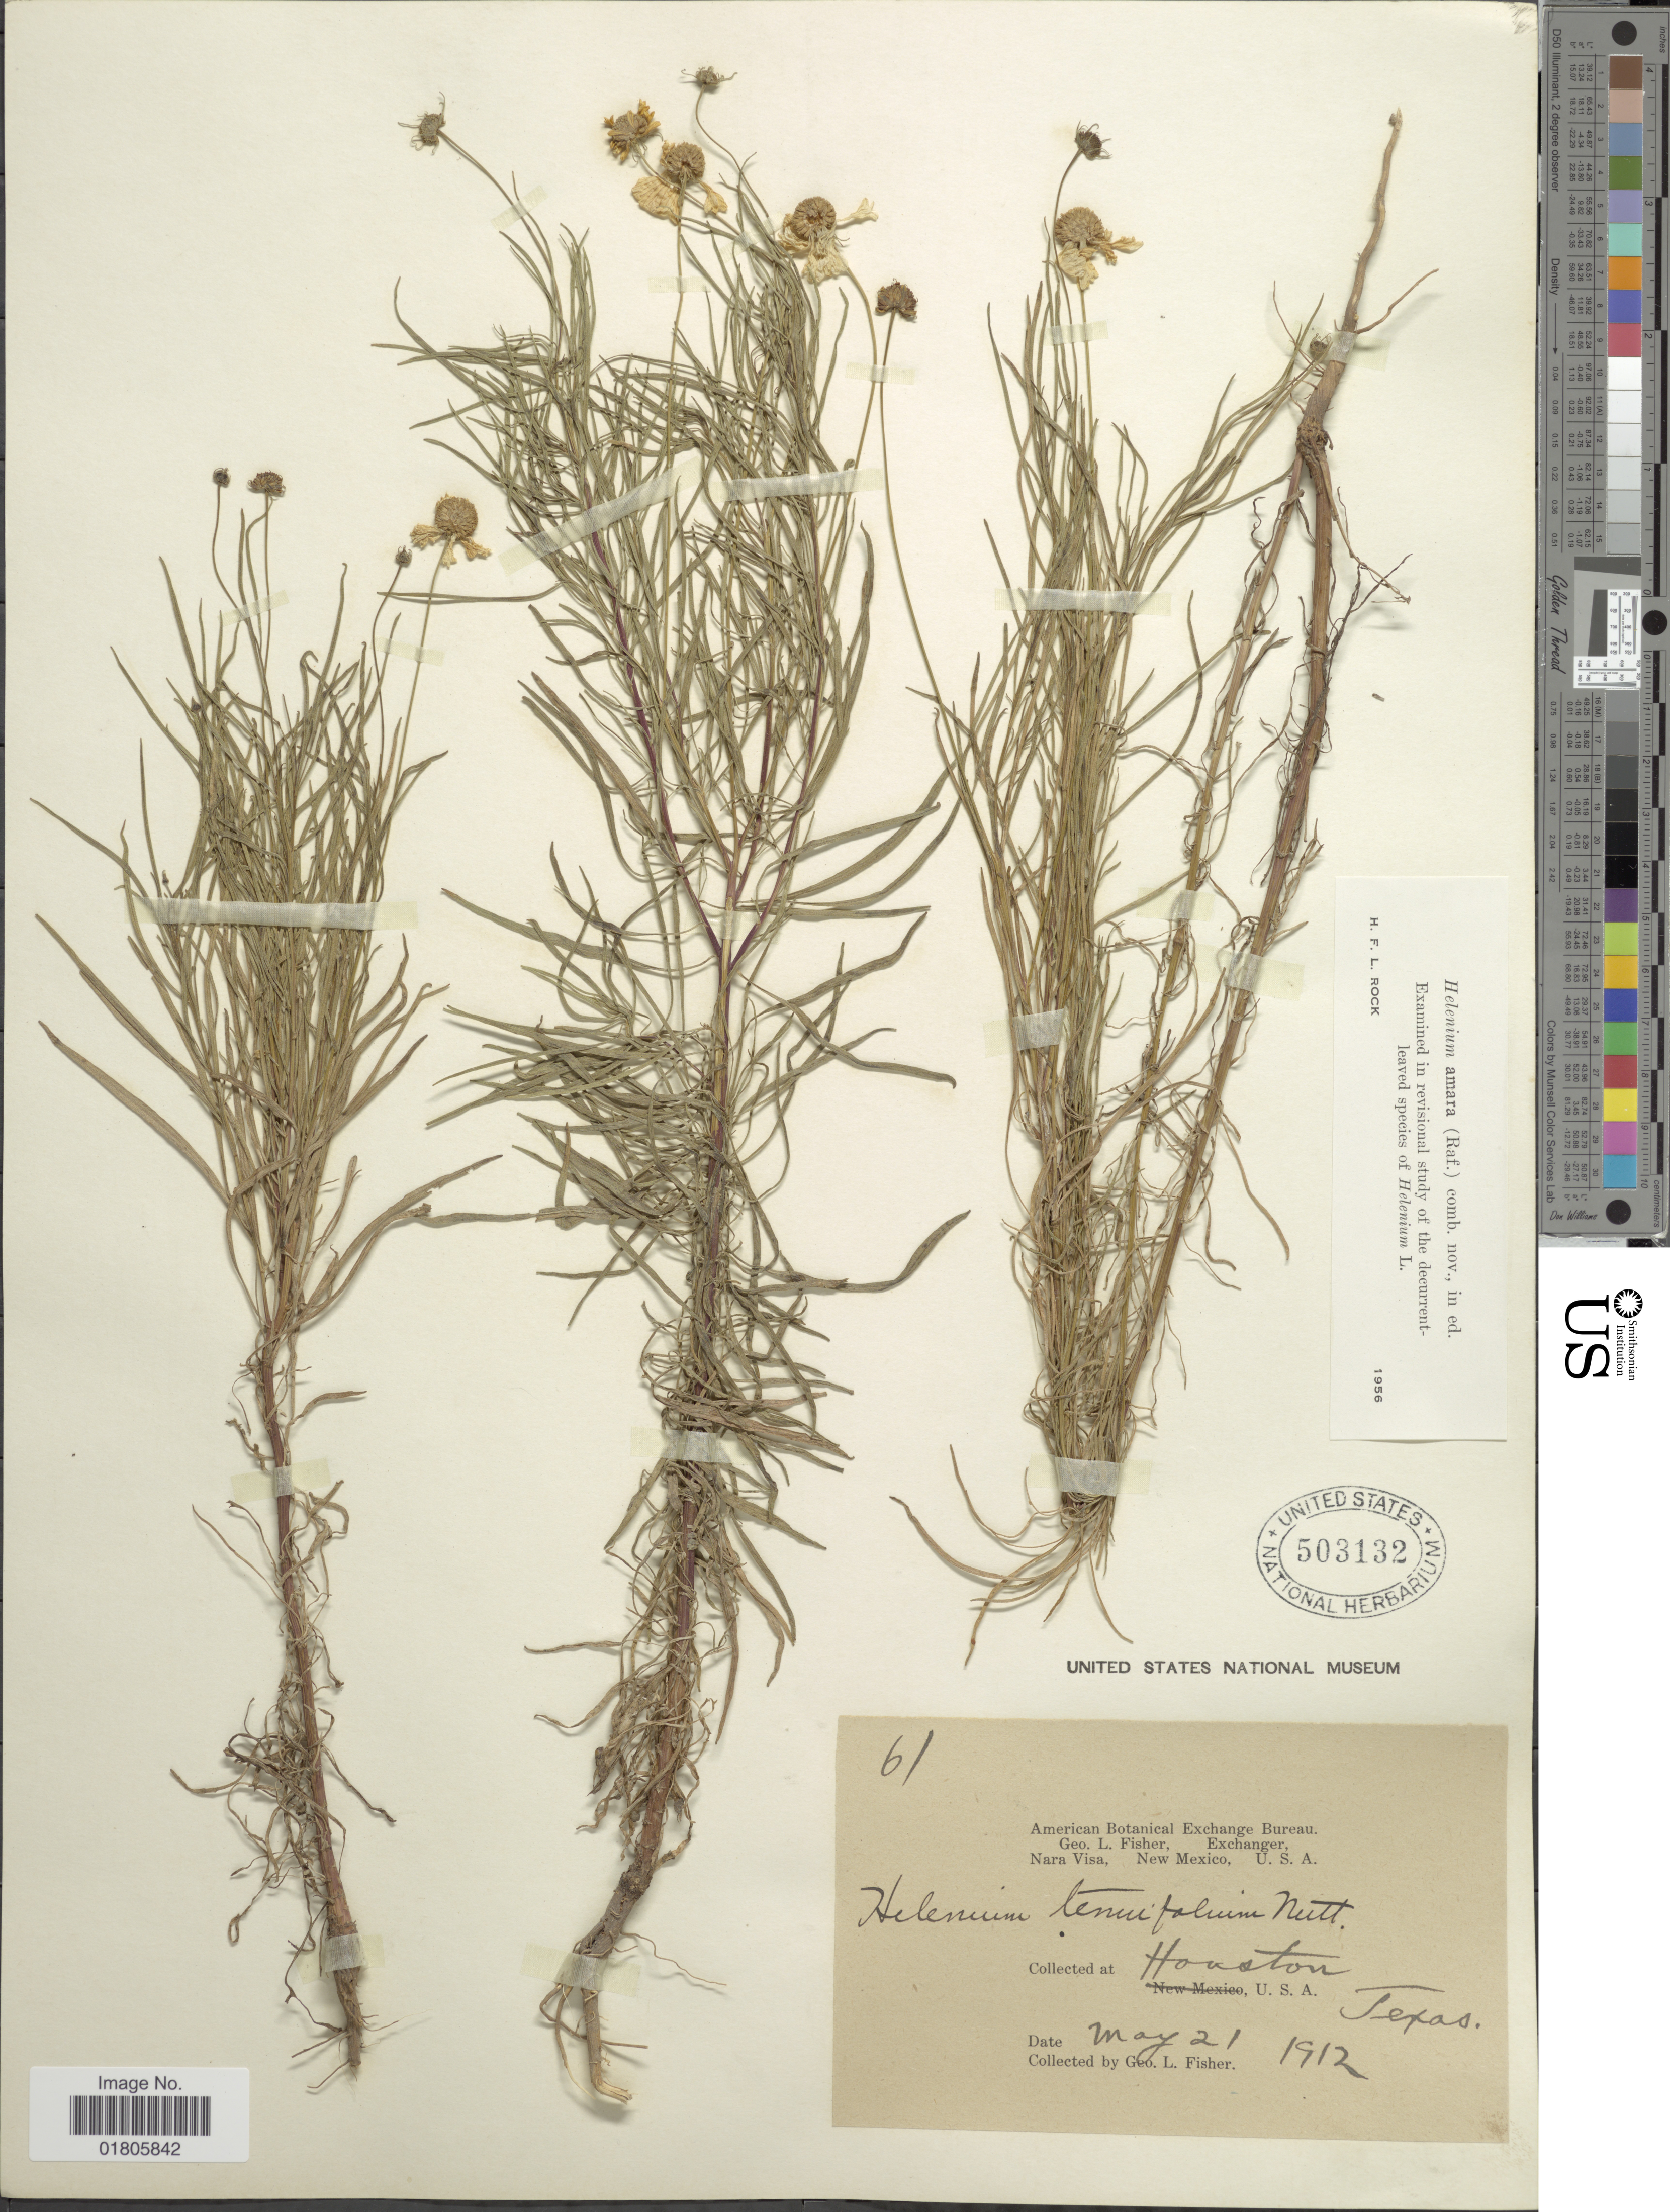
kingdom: Plantae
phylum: Tracheophyta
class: Magnoliopsida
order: Asterales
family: Asteraceae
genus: Helenium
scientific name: Helenium amarum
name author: (Raf.) H. Rock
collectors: G. L. Fisher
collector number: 61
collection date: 1912-05-21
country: United States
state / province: Texas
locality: Houston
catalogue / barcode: US 503132